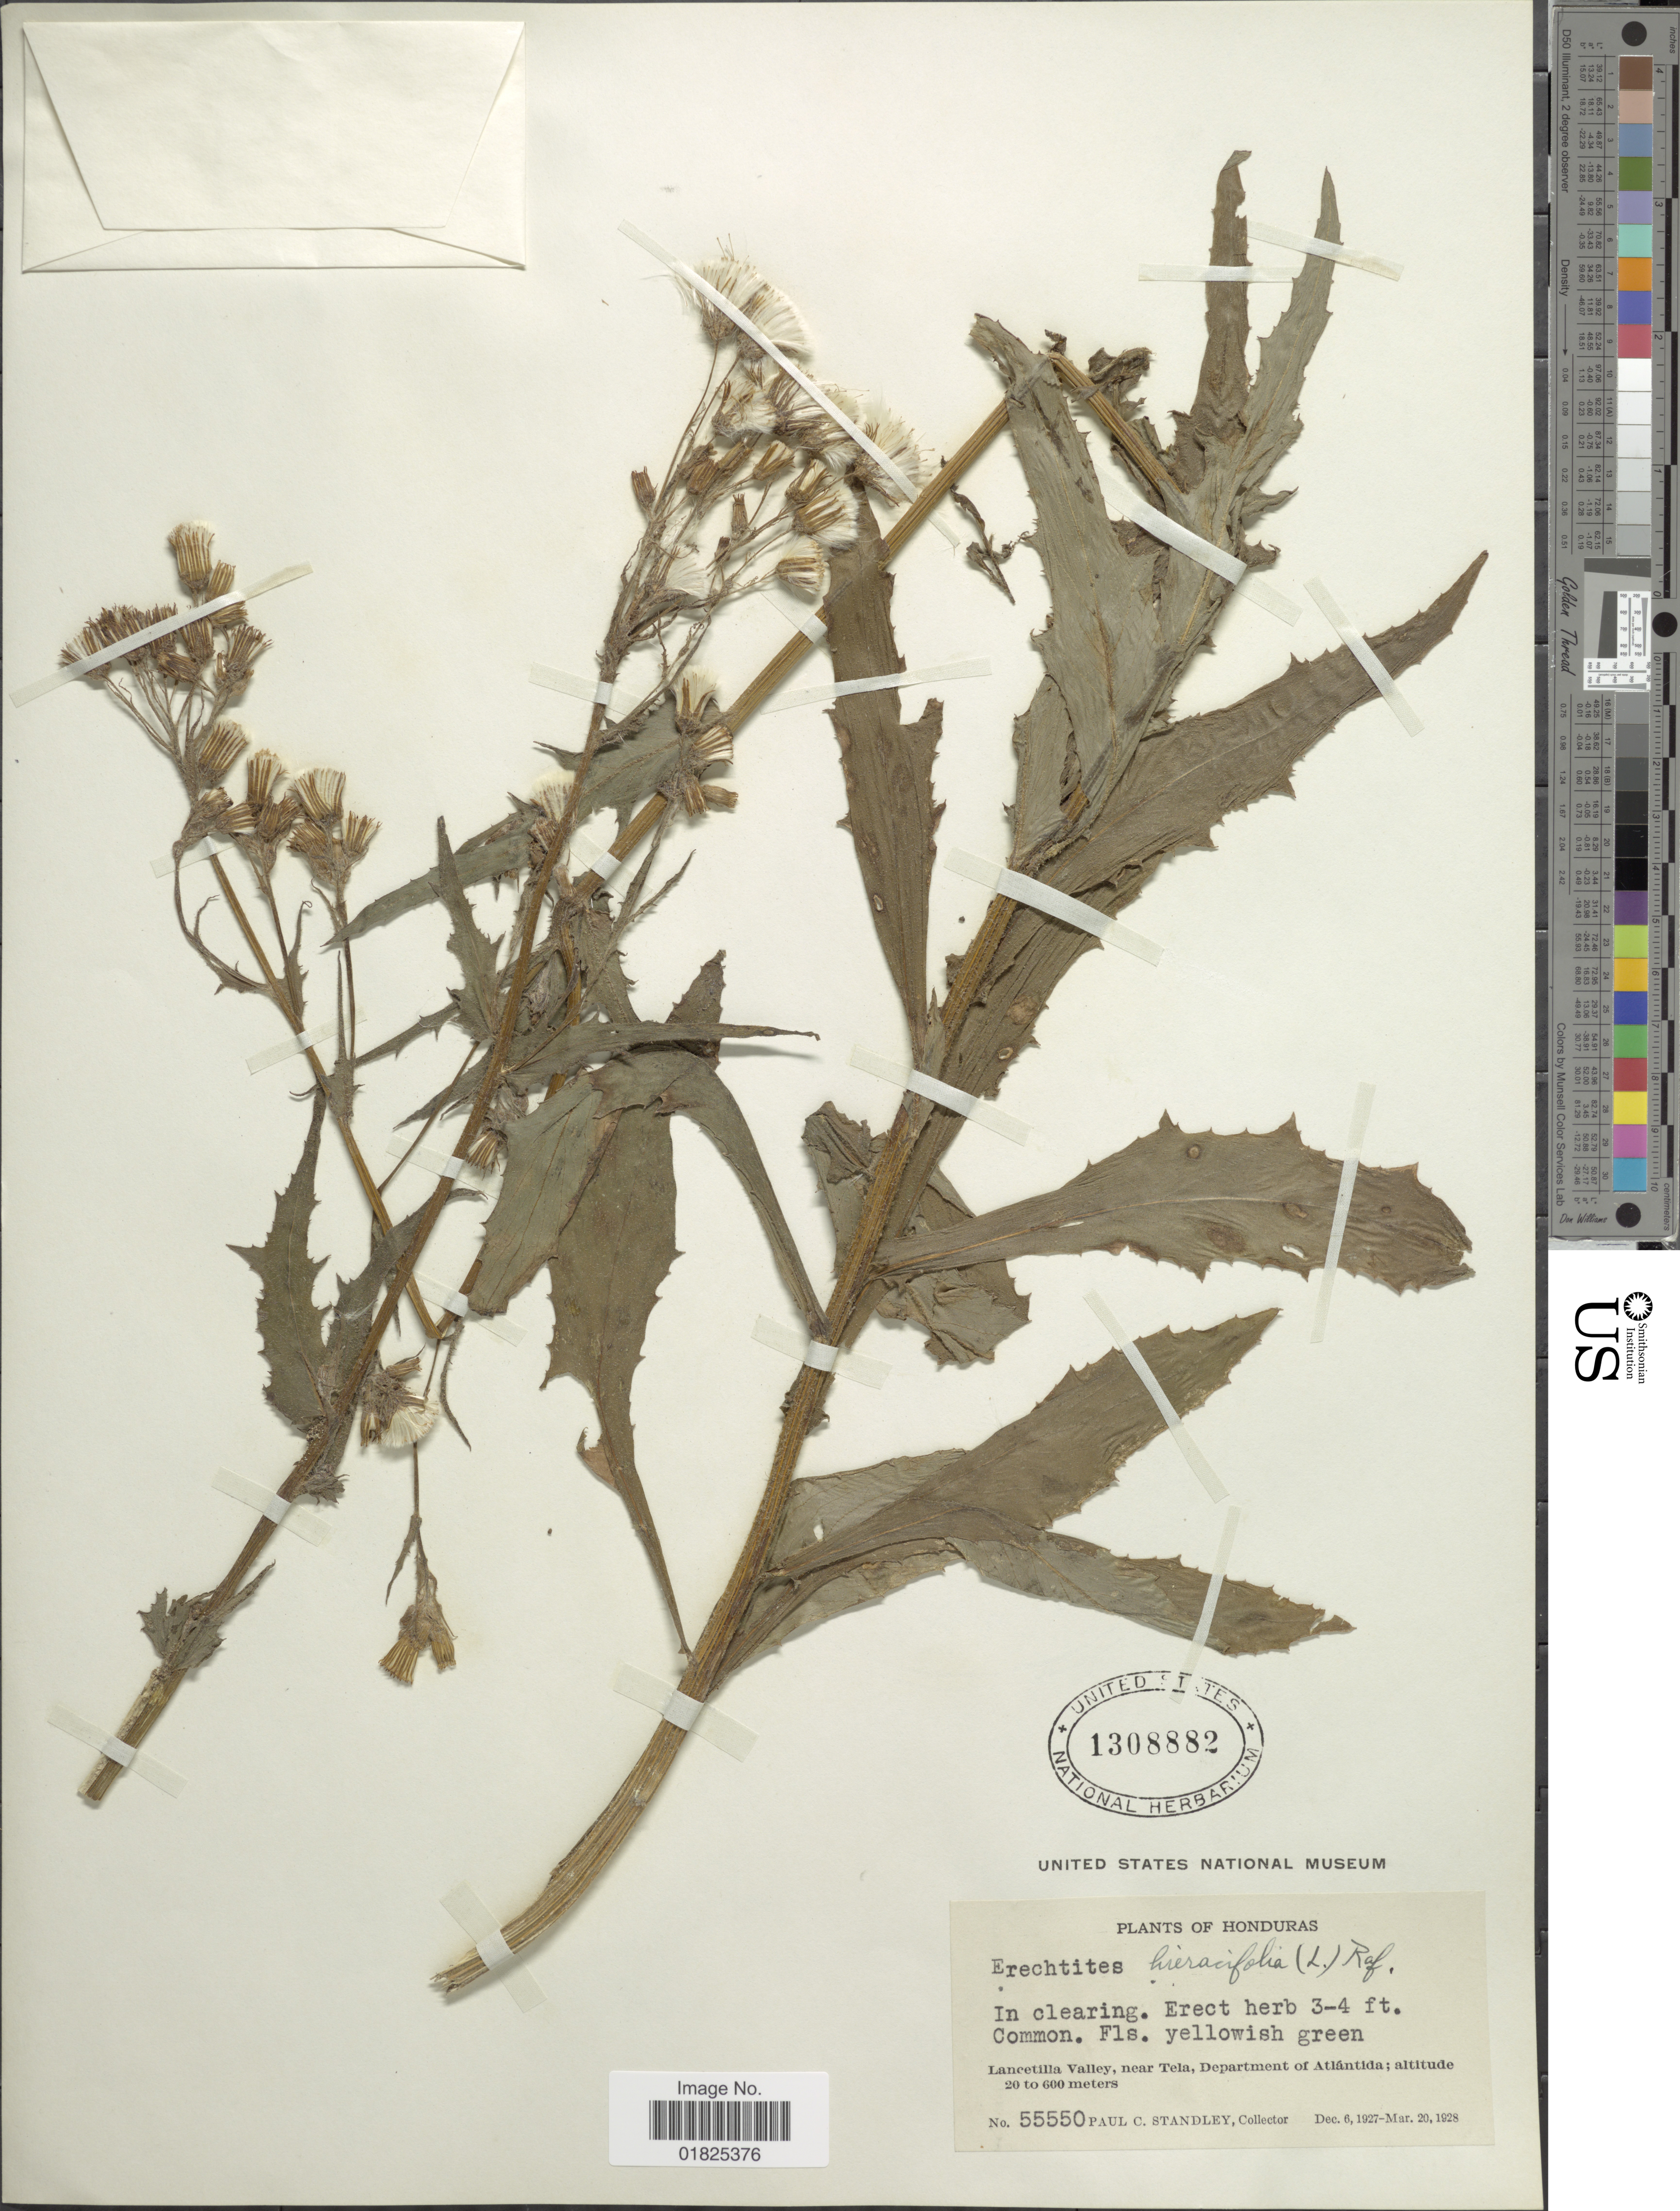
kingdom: Plantae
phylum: Tracheophyta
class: Magnoliopsida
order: Asterales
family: Asteraceae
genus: Erechtites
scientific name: Erechtites hieraciifolius var. cacaliodes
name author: (Fisch. ex Spreng.) Less. ex Griseb.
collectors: P. C. Standley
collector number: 55550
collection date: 1927-12-06/1928-03-20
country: Honduras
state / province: Atlántida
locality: Lancetilla Valley, near Tela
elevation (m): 20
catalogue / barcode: US 1308882